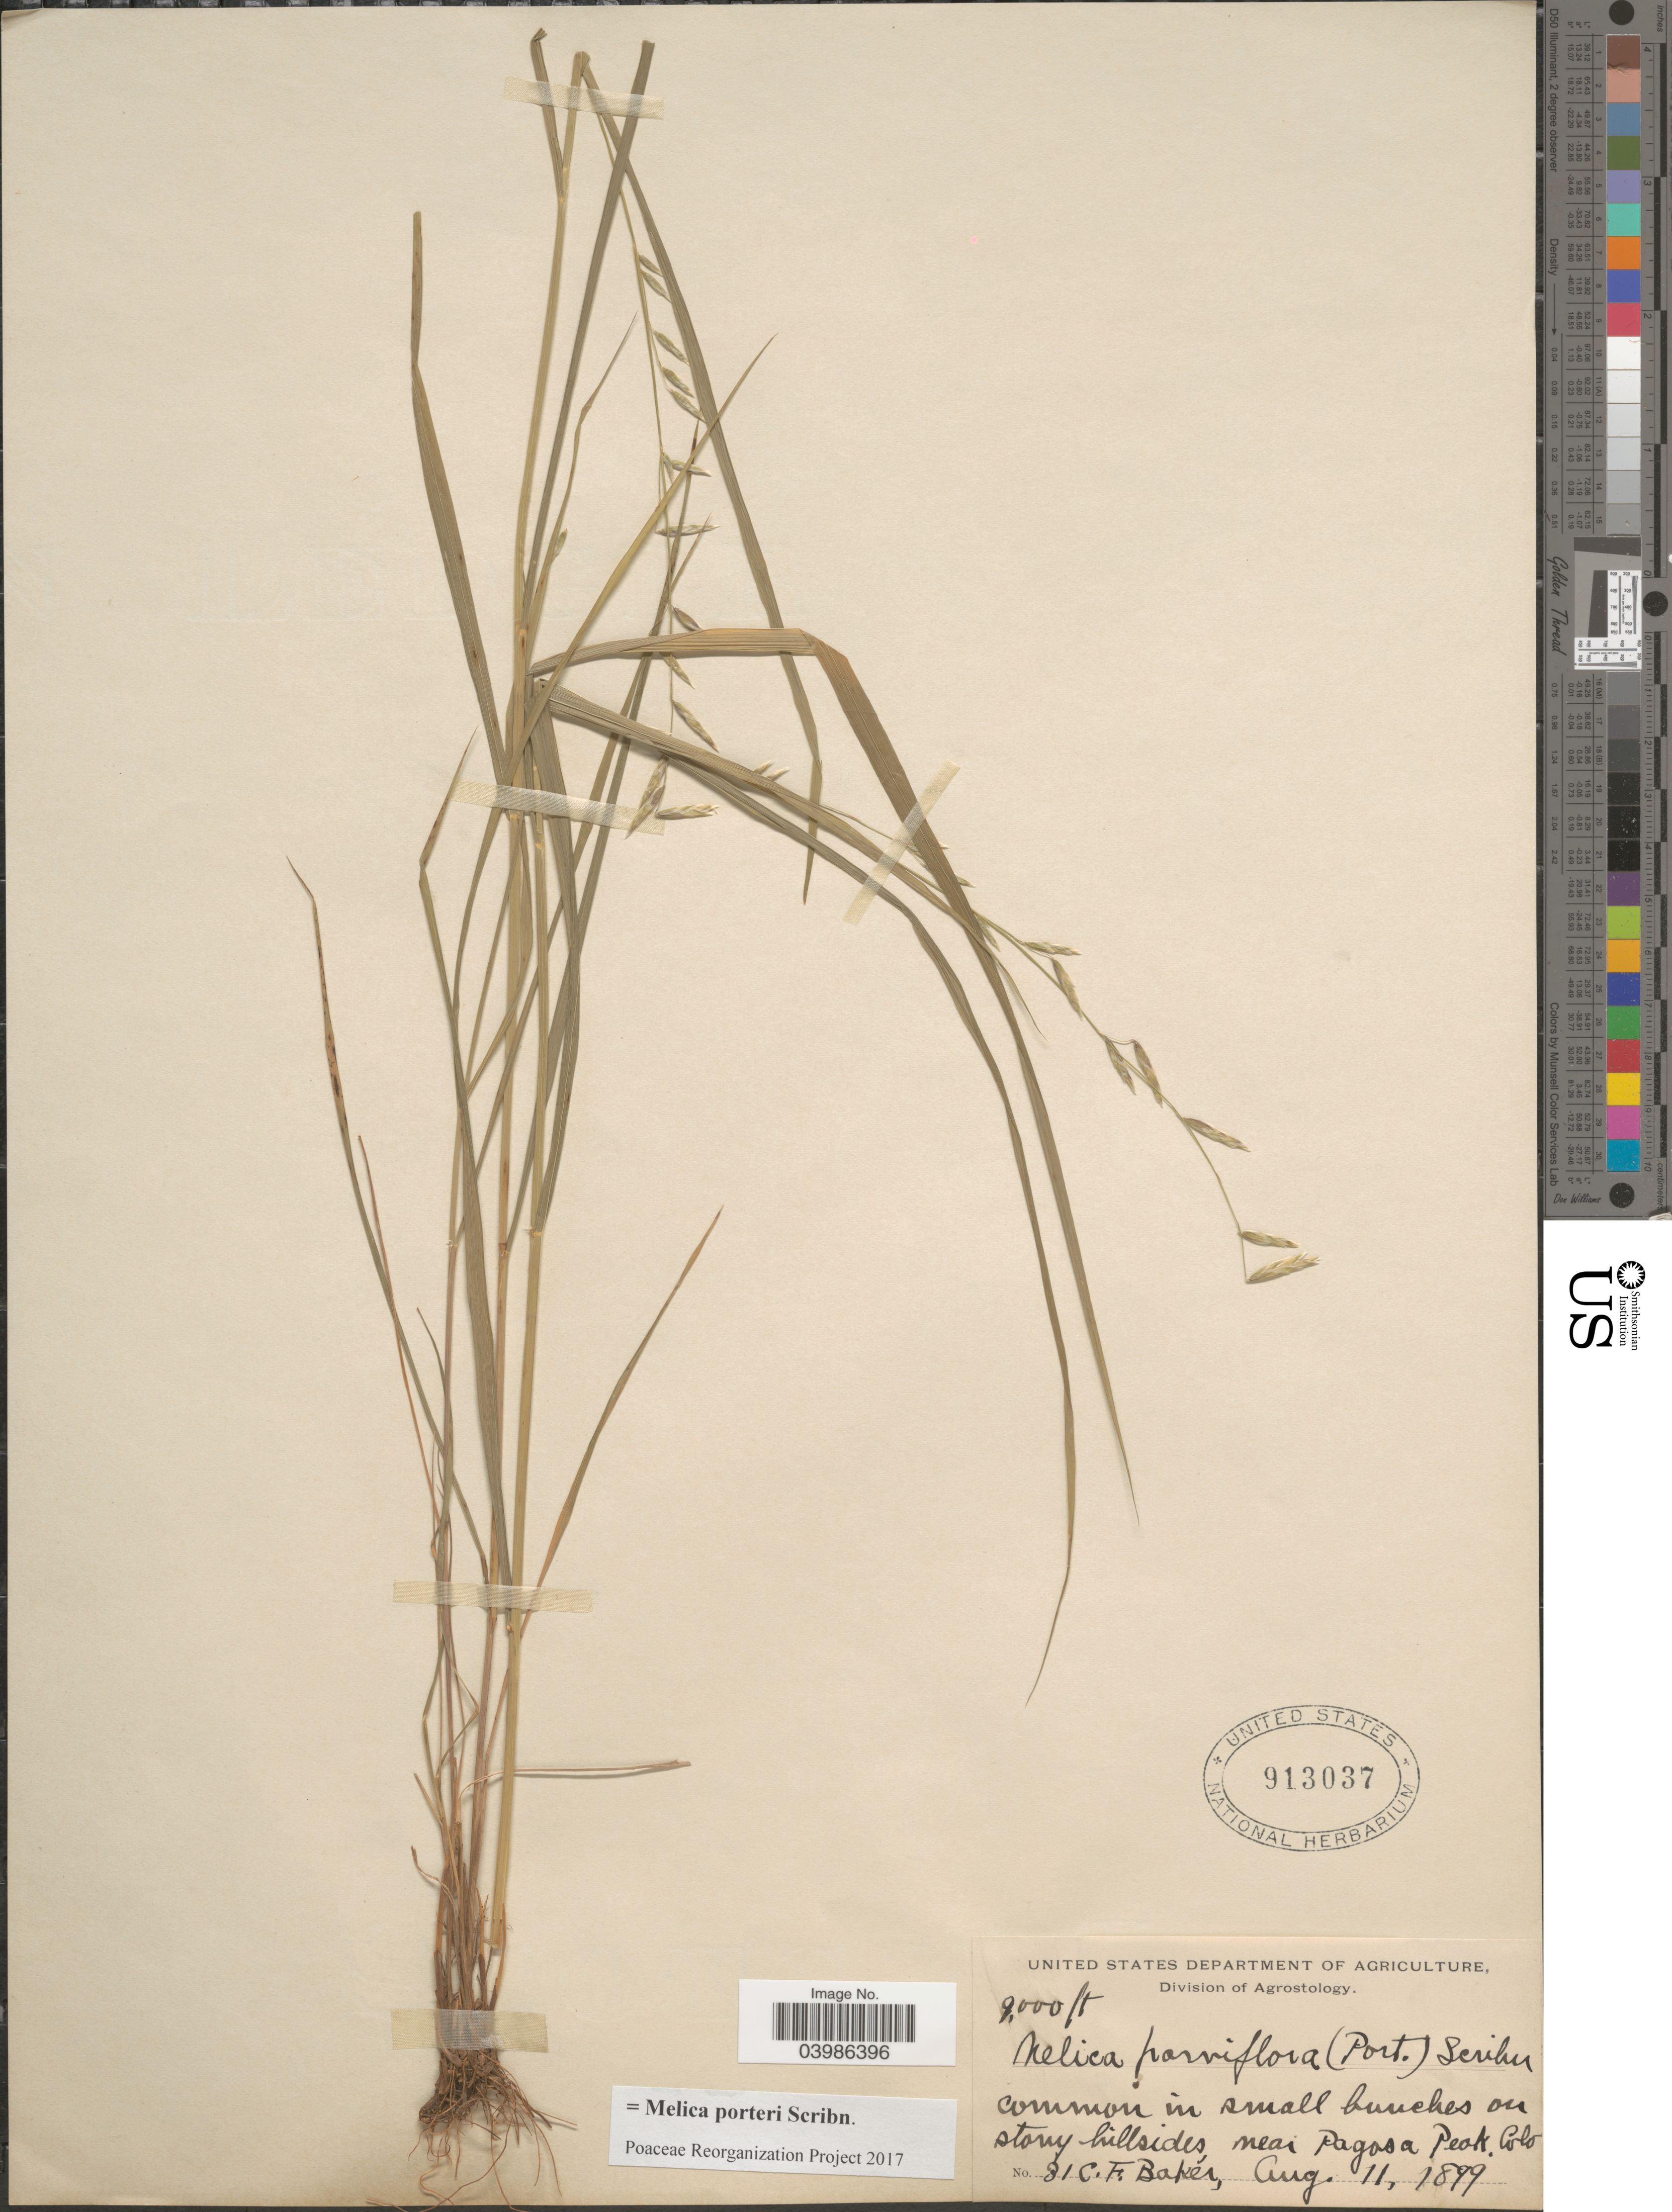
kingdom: Plantae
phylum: Tracheophyta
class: Liliopsida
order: Poales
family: Poaceae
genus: Melica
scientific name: Melica porteri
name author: Scribn.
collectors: C. F. Baker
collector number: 31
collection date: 1899-08-11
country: United States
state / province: Colorado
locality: Common in small bunches on stony hillsides, near Pagosa Peak.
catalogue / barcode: US 913037